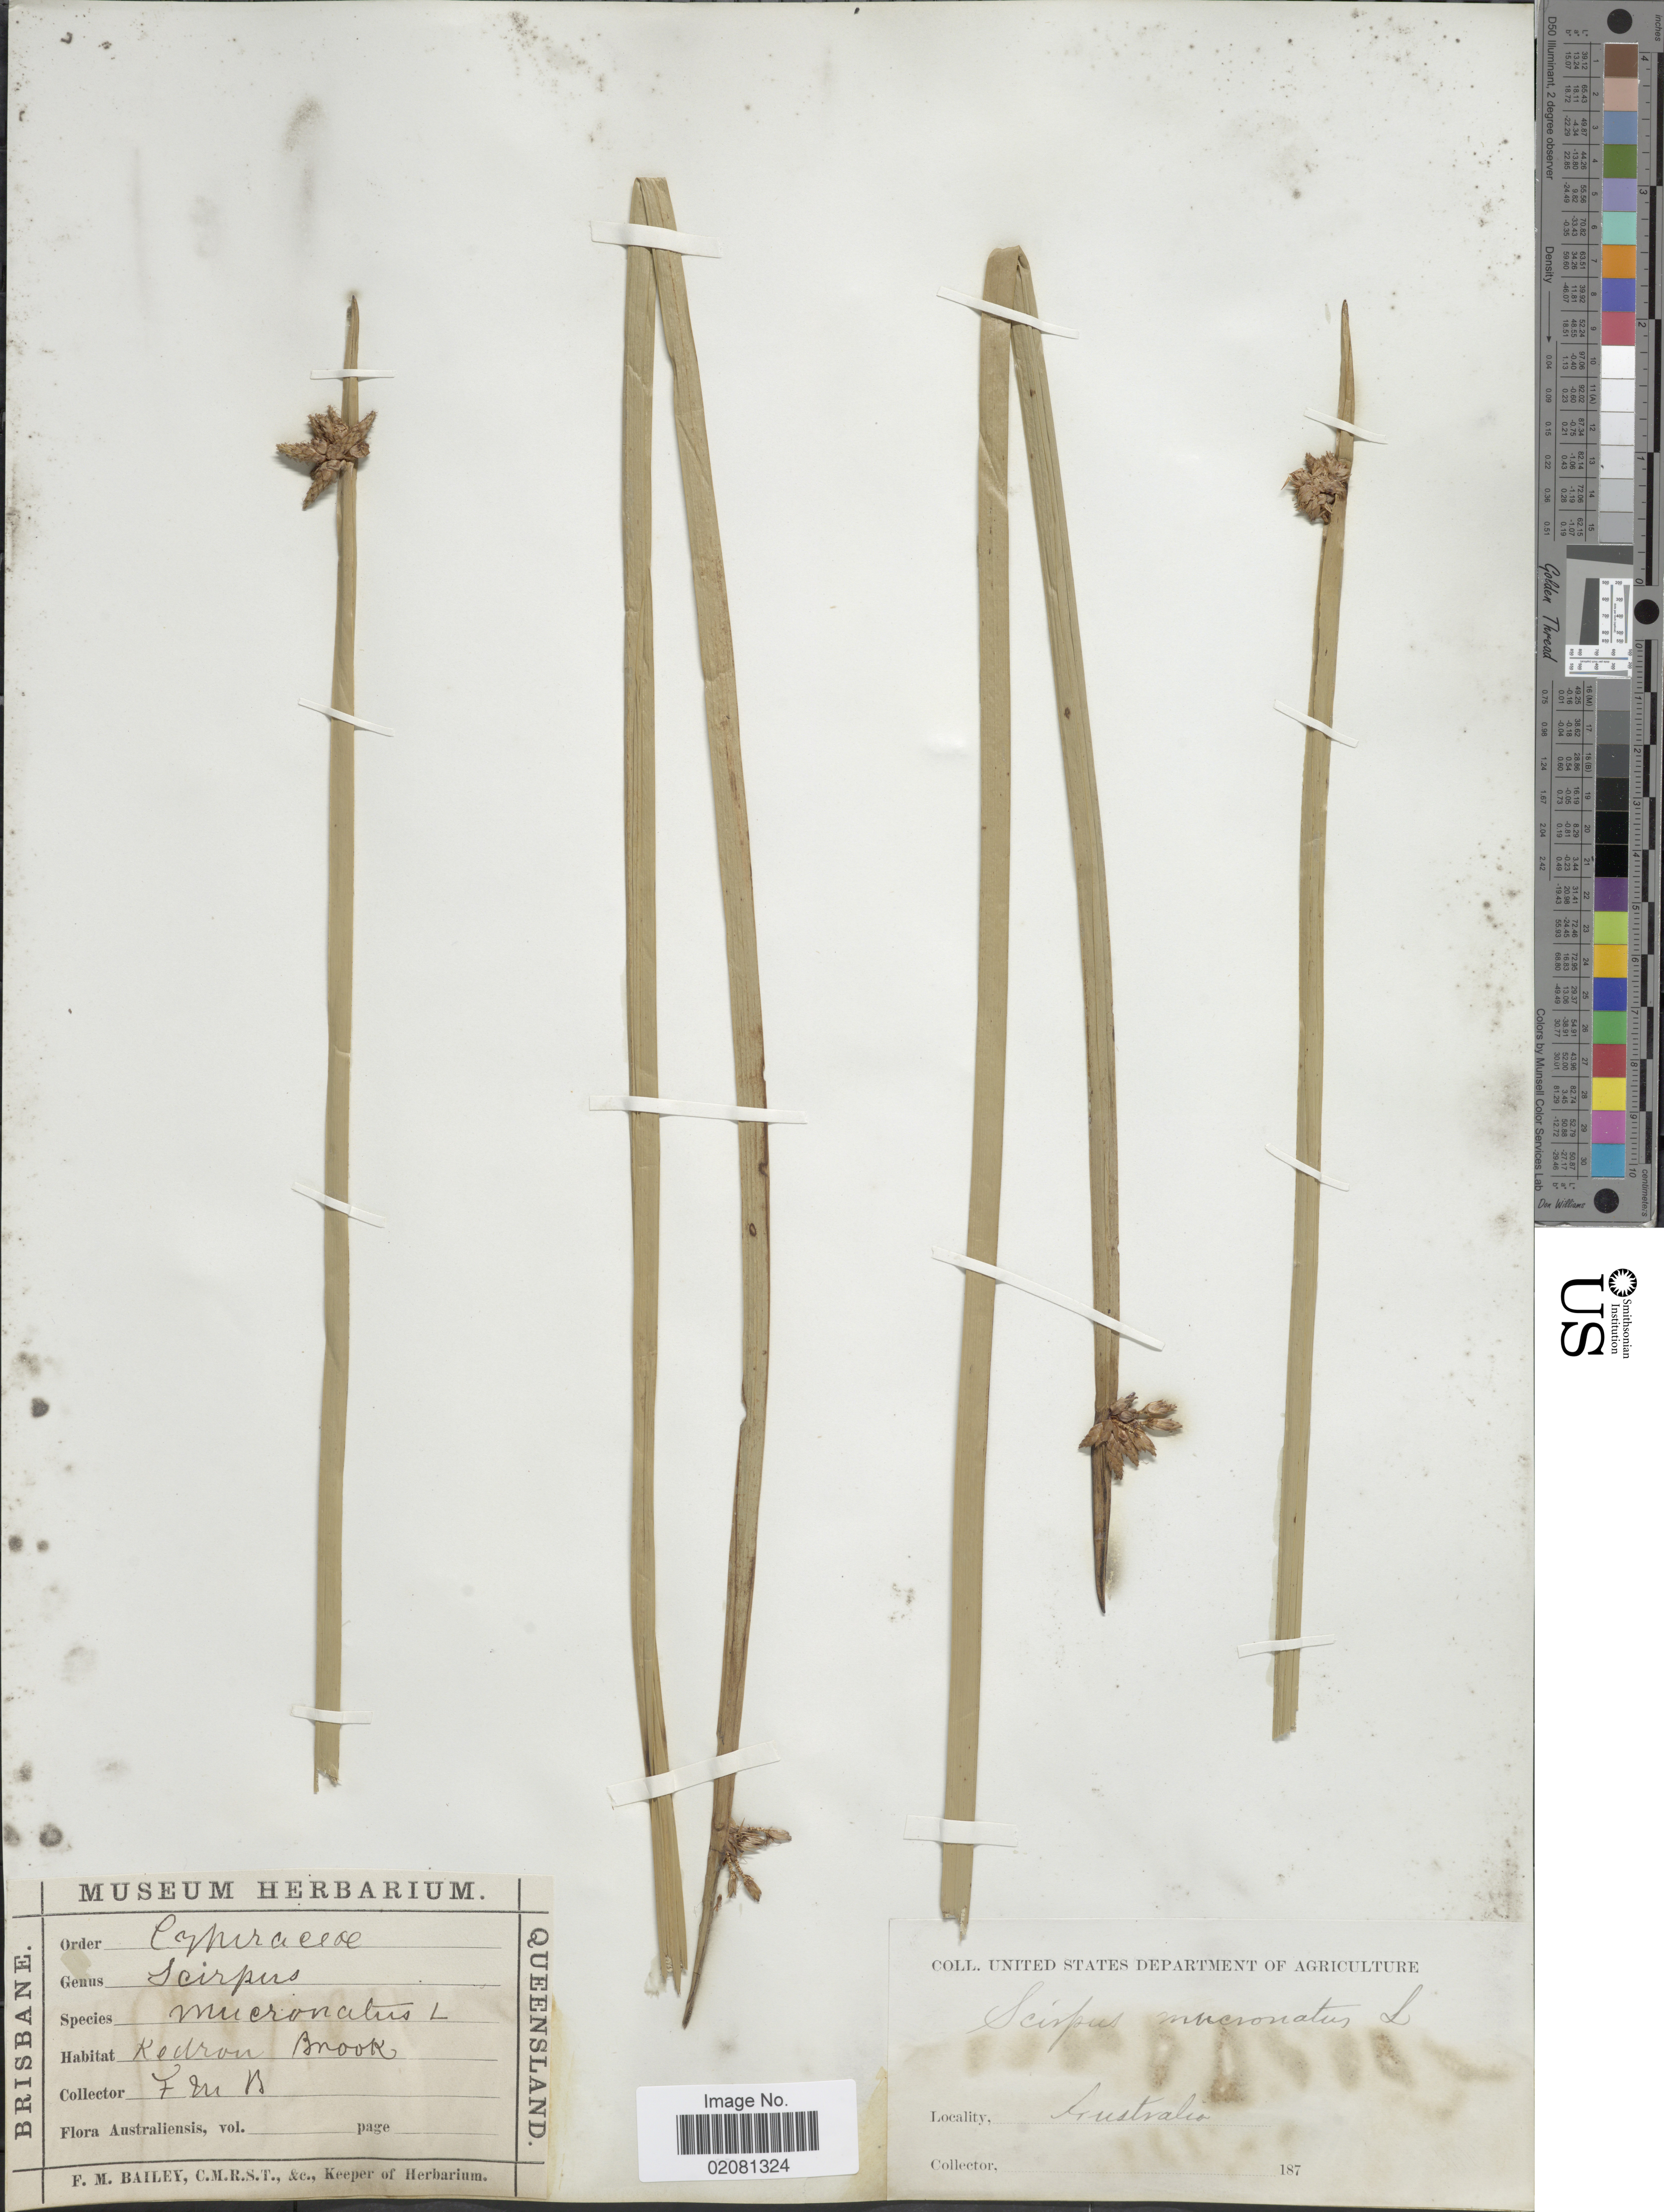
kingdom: Plantae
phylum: Tracheophyta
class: Liliopsida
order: Poales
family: Cyperaceae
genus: Schoenoplectus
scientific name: Schoenoplectus mucronatus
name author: (L.) Palla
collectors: F. M. Bailey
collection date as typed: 187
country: Australia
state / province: Queensland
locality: Brisbane [unsure placement], Redron Brook.